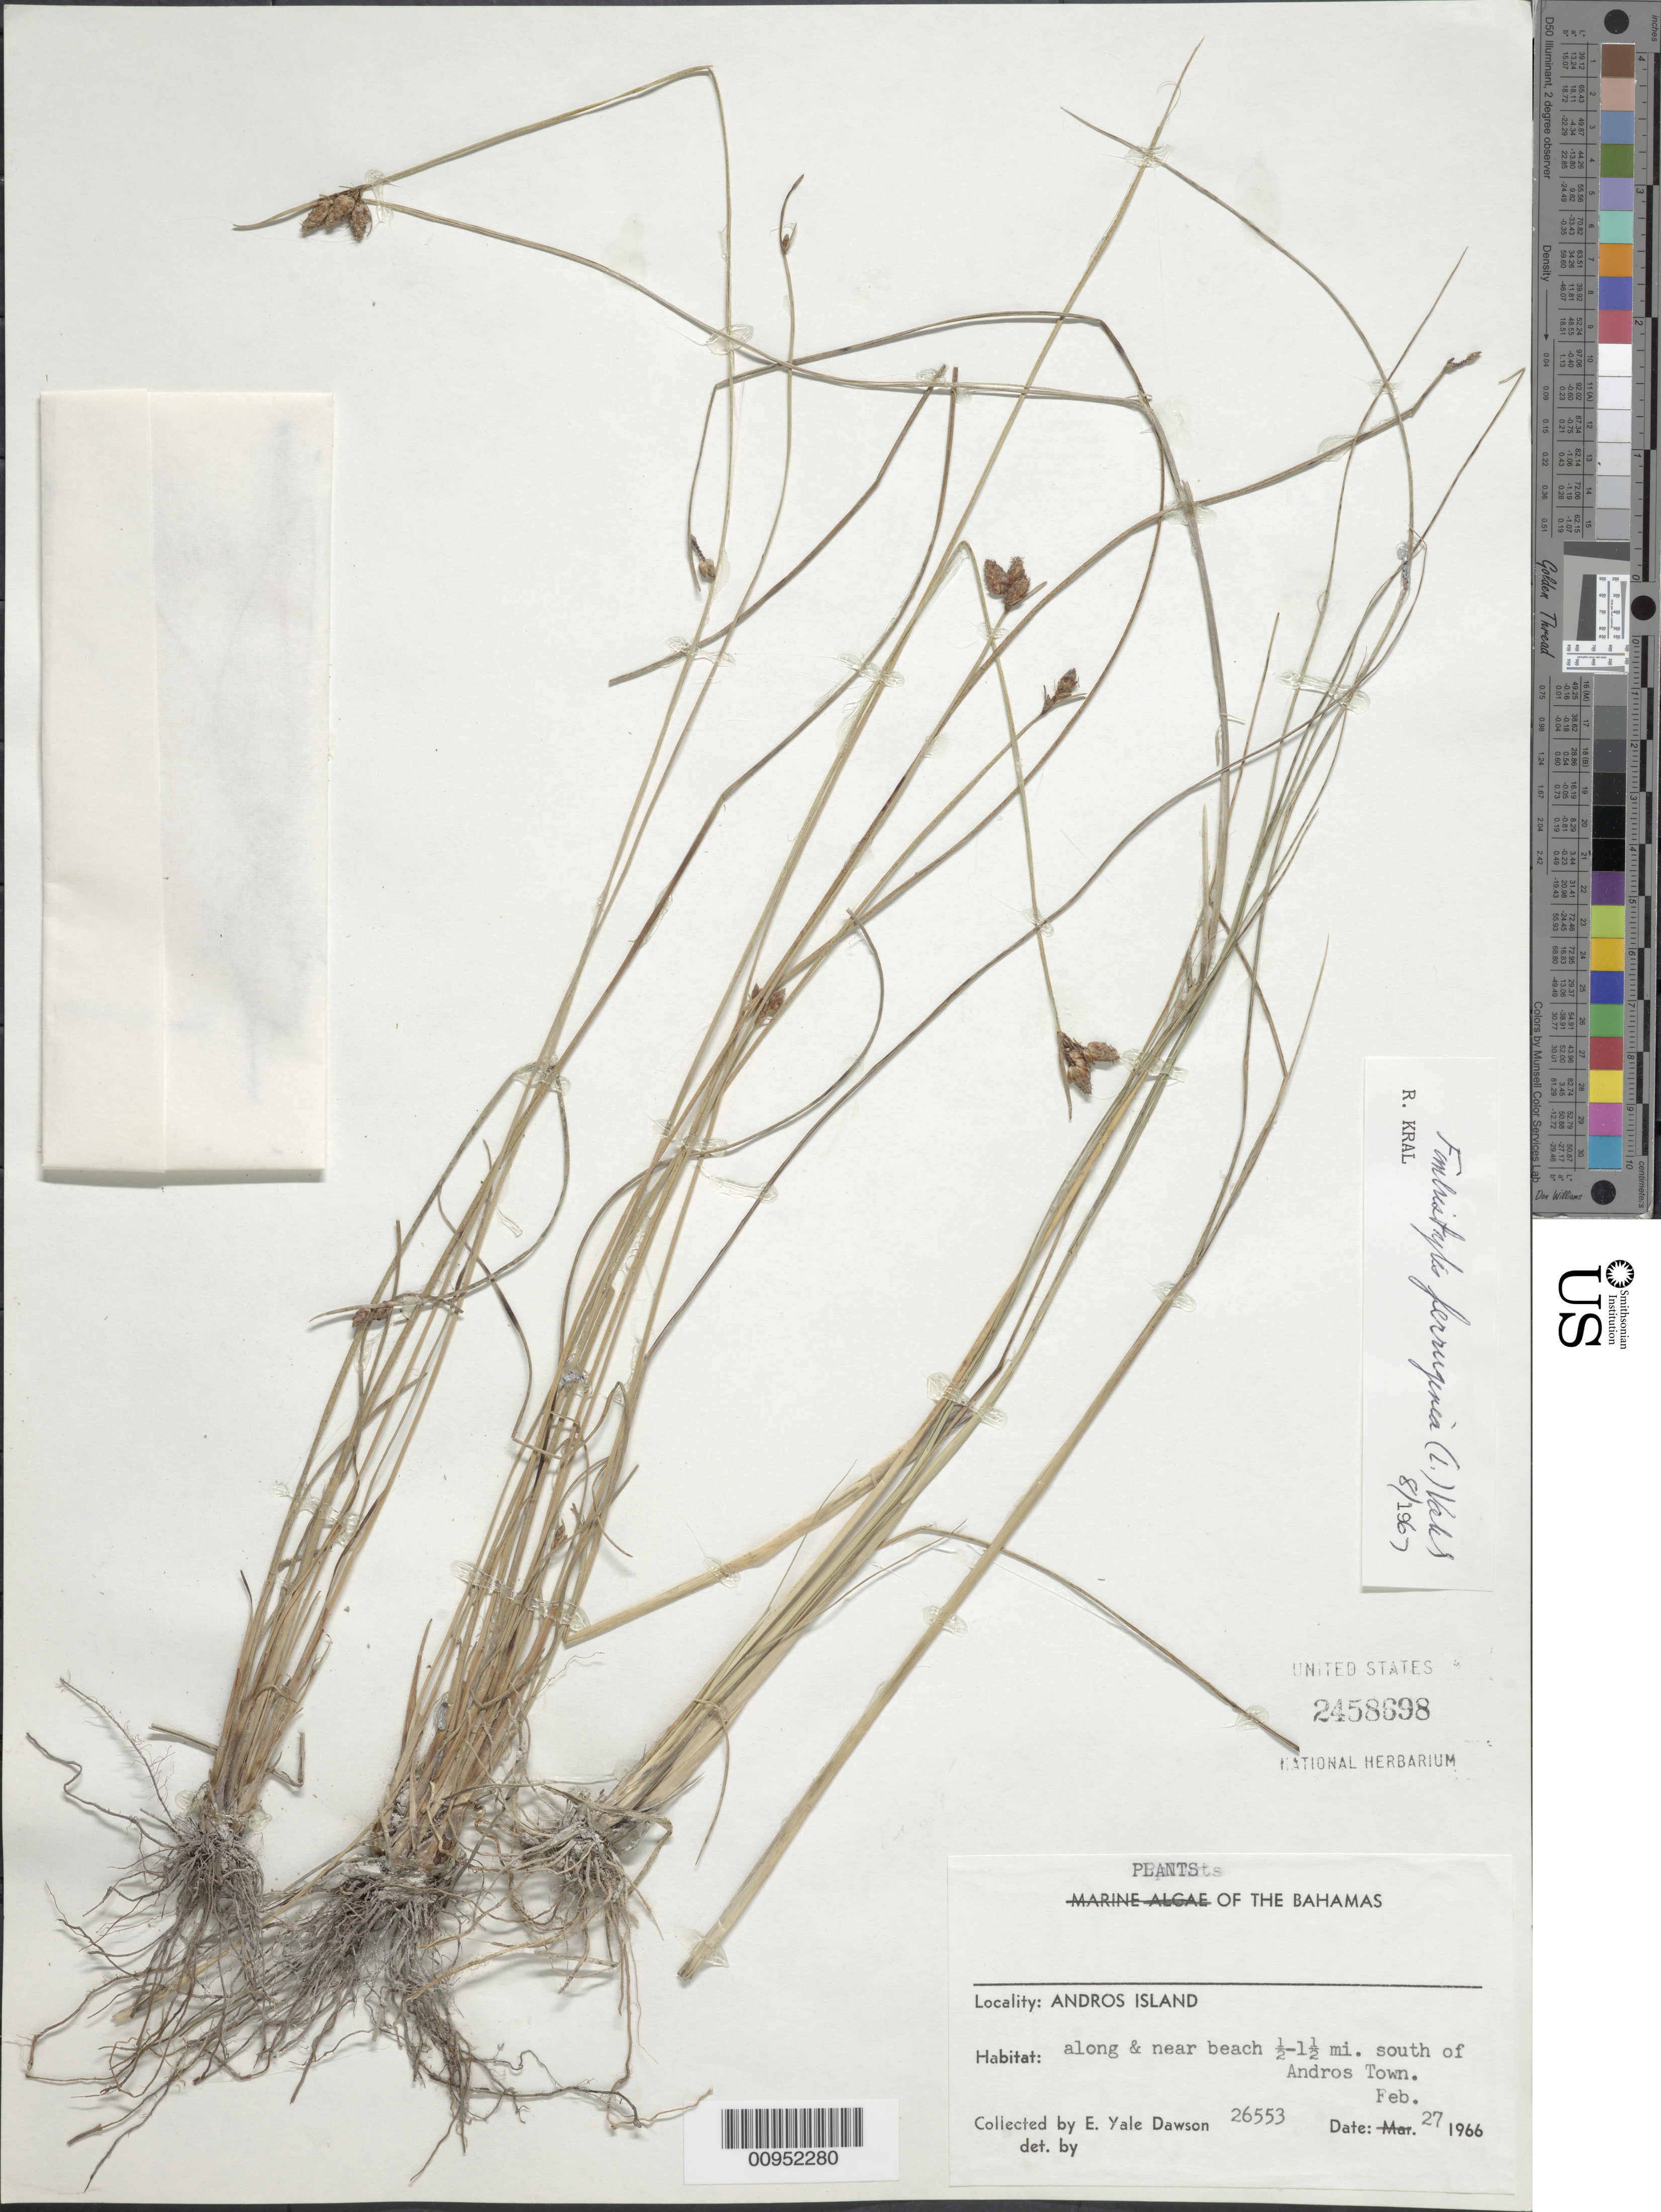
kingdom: Plantae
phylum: Tracheophyta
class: Liliopsida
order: Poales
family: Cyperaceae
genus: Fimbristylis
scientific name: Fimbristylis ferruginea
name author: (L.) Vahl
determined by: Kral, Robert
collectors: E. Y. Dawson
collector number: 26553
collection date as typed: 27 Feb 1966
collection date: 1966-02-27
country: Bahamas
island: Andros Island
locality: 1/2 - 1 1/2 miles S of Andros Town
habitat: Along and near beach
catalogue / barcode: US 2458698